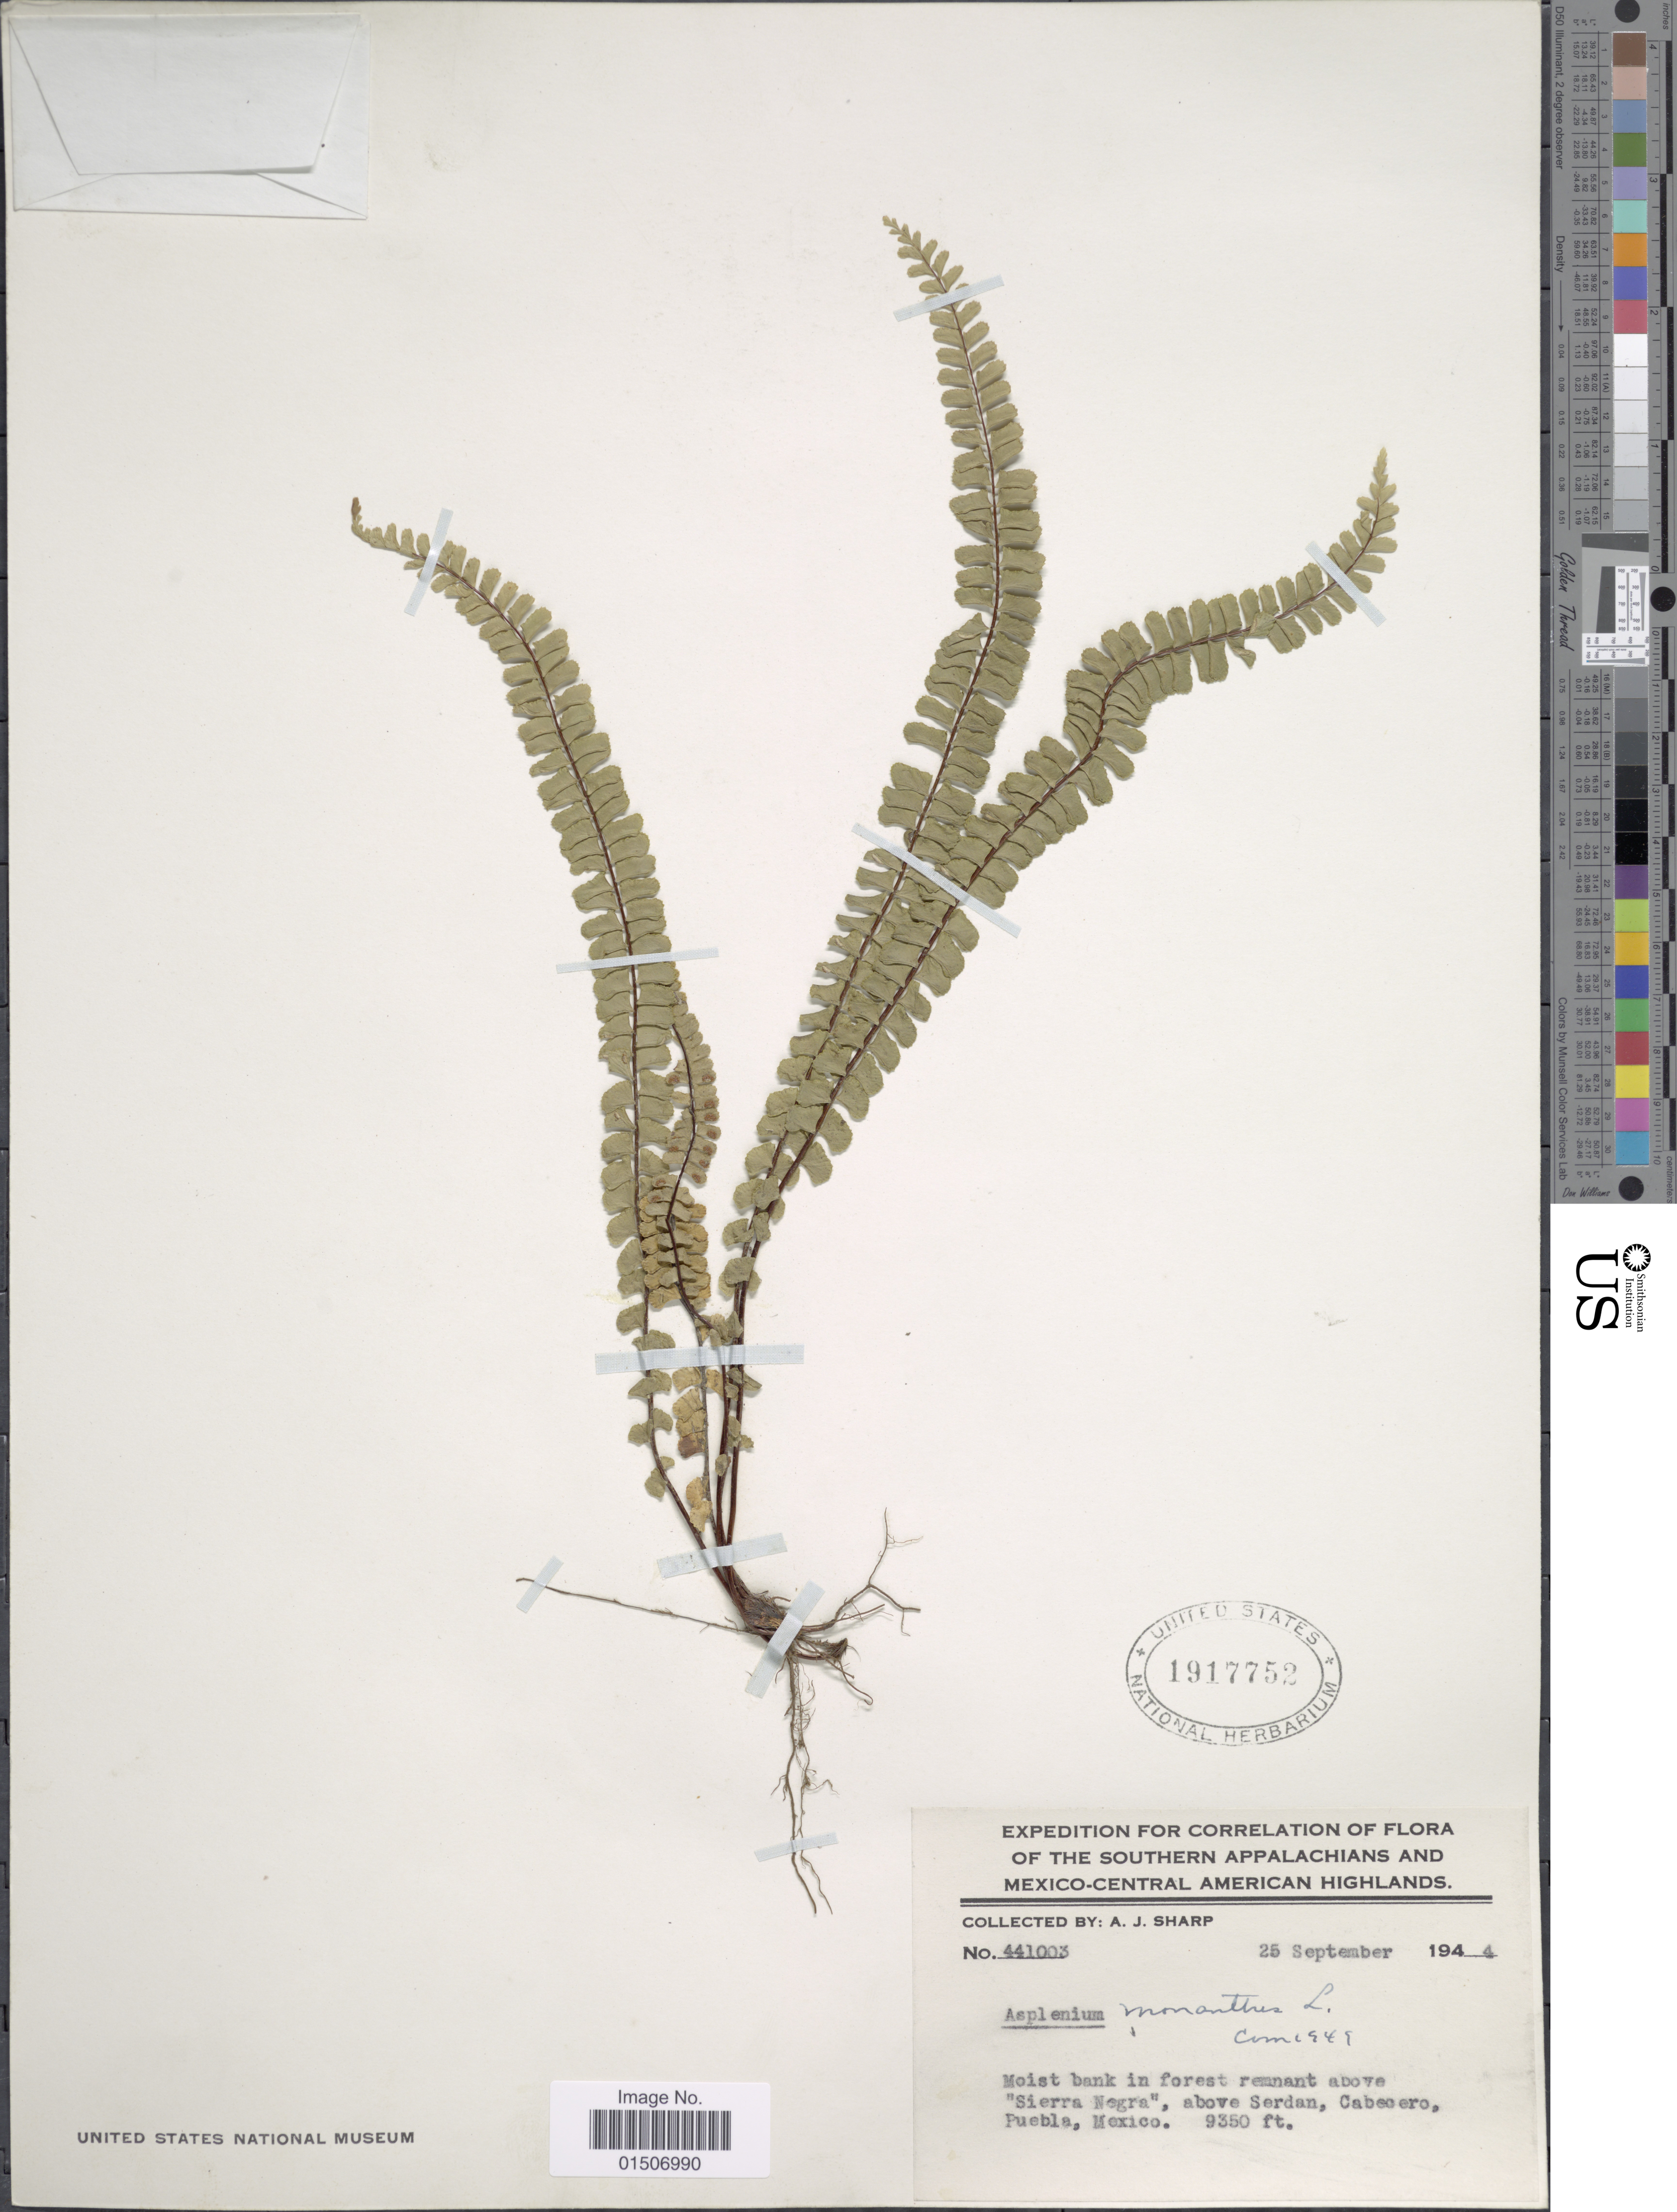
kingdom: Plantae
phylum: Tracheophyta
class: Polypodiopsida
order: Polypodiales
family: Aspleniaceae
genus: Asplenium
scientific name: Asplenium monanthes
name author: L.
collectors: A. J. Sharp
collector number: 441003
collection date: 1944-09-25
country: Mexico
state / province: Puebla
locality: The Southern Appalachians and Mexico-Central American Highlands, Moist bank in forest remnant above 'Sierra Negra', above Serdan, Cabecero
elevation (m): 2850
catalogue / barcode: US 1917752